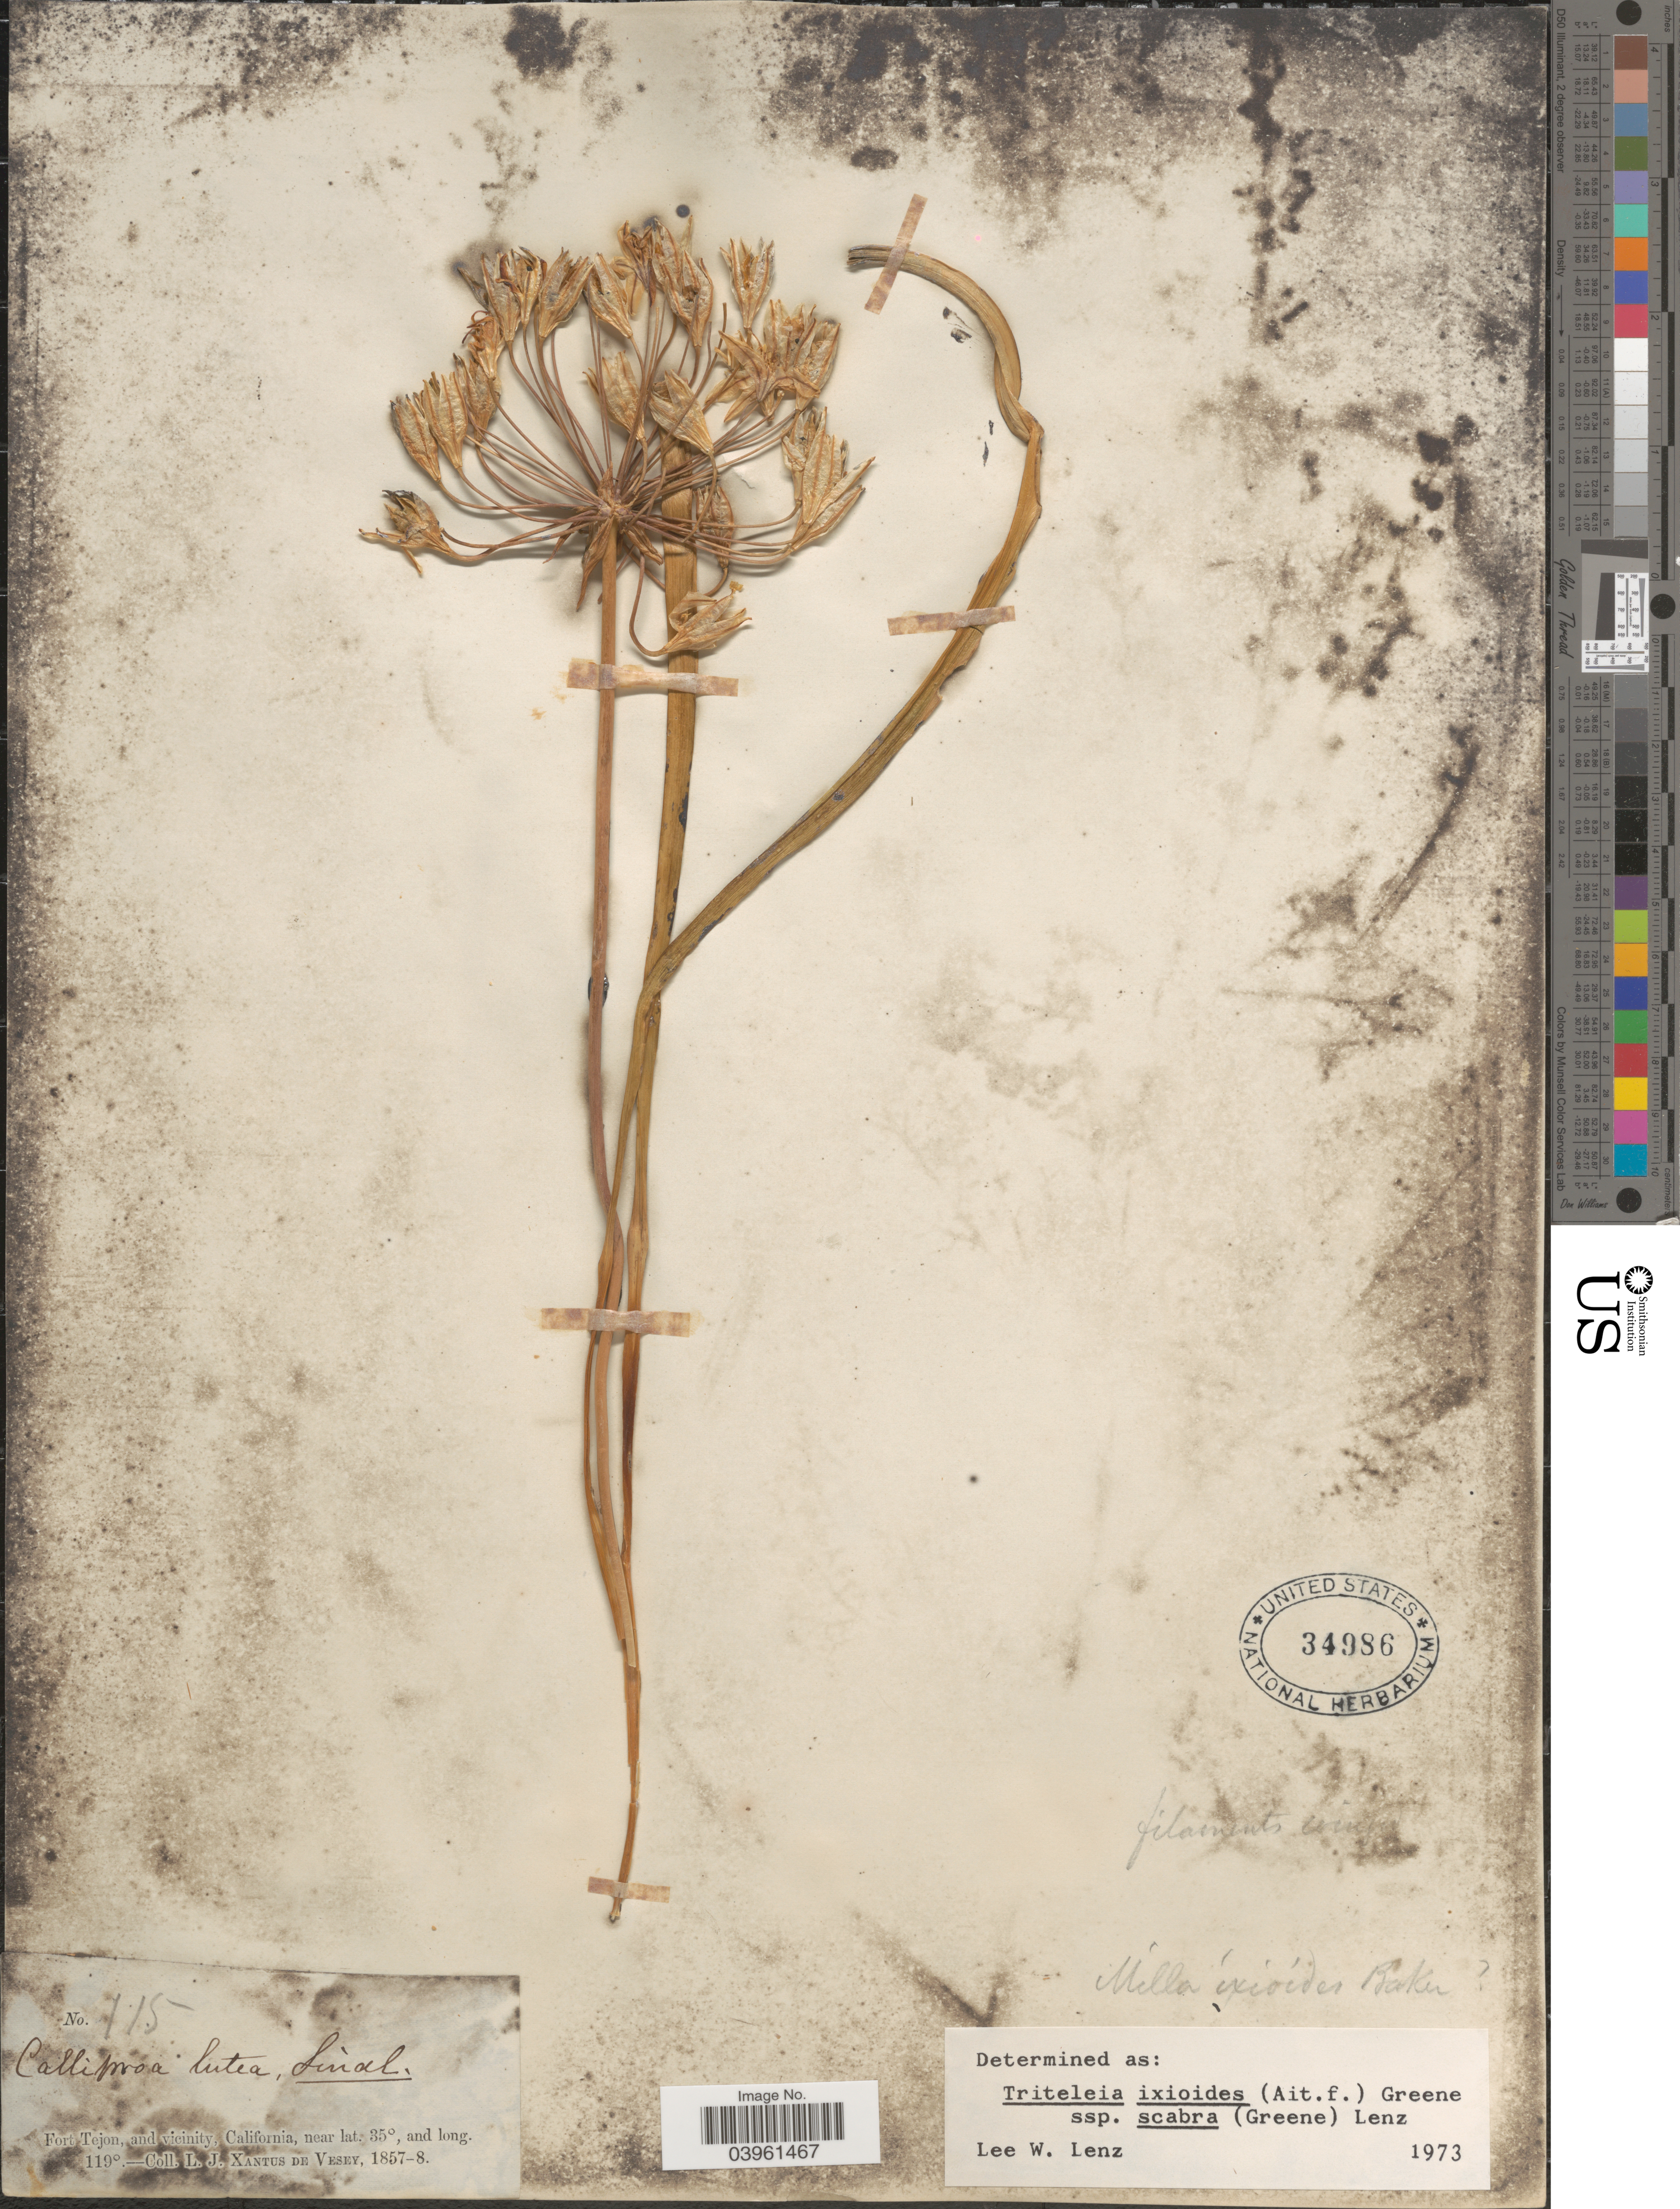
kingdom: Plantae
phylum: Tracheophyta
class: Liliopsida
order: Asparagales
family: Asparagaceae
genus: Triteleia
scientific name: Triteleia ixioides subsp. scabra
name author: (R. Br.) Greene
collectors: L. Xantus de Vesey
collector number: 115*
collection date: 1857/1858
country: United States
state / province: California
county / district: Kern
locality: Fort Tejon, and vicinity.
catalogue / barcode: US 34986